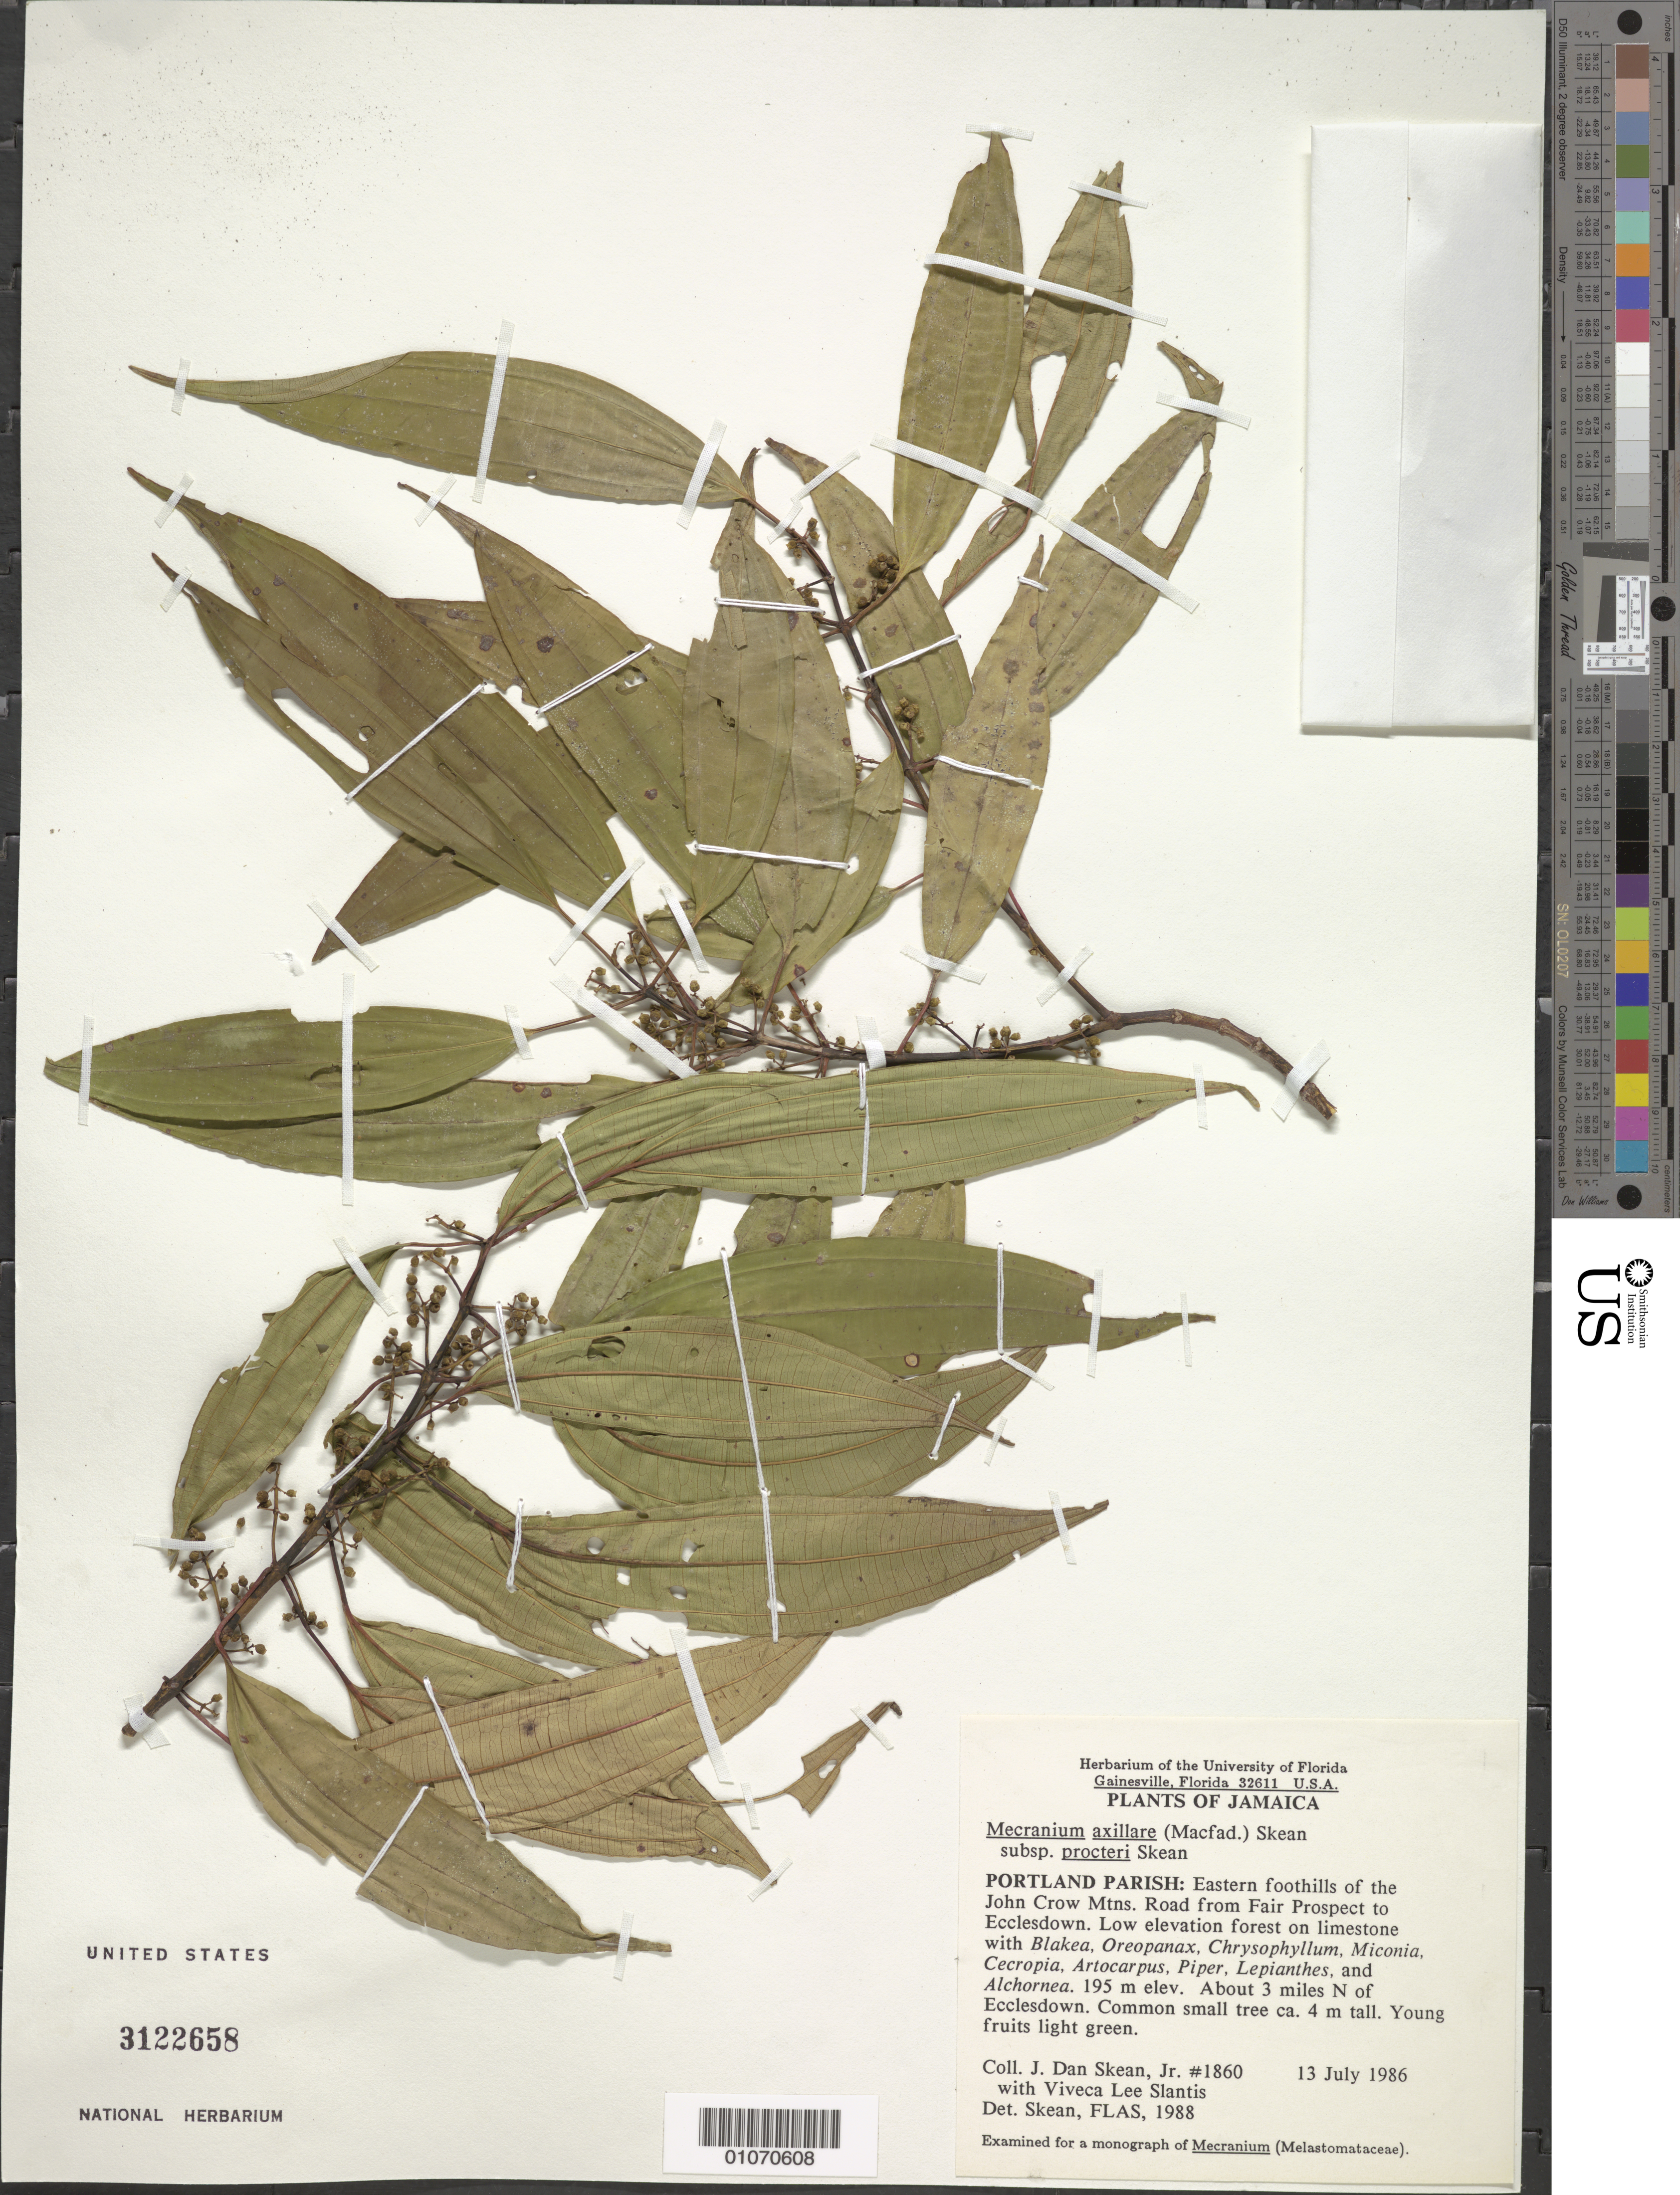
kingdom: Plantae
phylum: Tracheophyta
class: Magnoliopsida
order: Myrtales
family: Melastomataceae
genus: Mecranium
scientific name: Mecranium axillare subsp. procteri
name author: Skean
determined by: Skean, J. D., Jr.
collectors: J. D. Skean & V. Slantis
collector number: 1860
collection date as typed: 13 Jul 1986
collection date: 1986-07-13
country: Jamaica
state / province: Portland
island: Jamaica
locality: John Crow Mtns., eastern foothills; road from Fair Prospect to Ecclesdown; about 3 miles N of Ecclesdown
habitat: Low elevation forest on limestone with Blakea, Oreopanax, Chrysophyllum, Miconia, Cecropia, Artocarpus, piper, Lepianthes and Alchornea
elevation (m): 195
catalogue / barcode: US 3122658